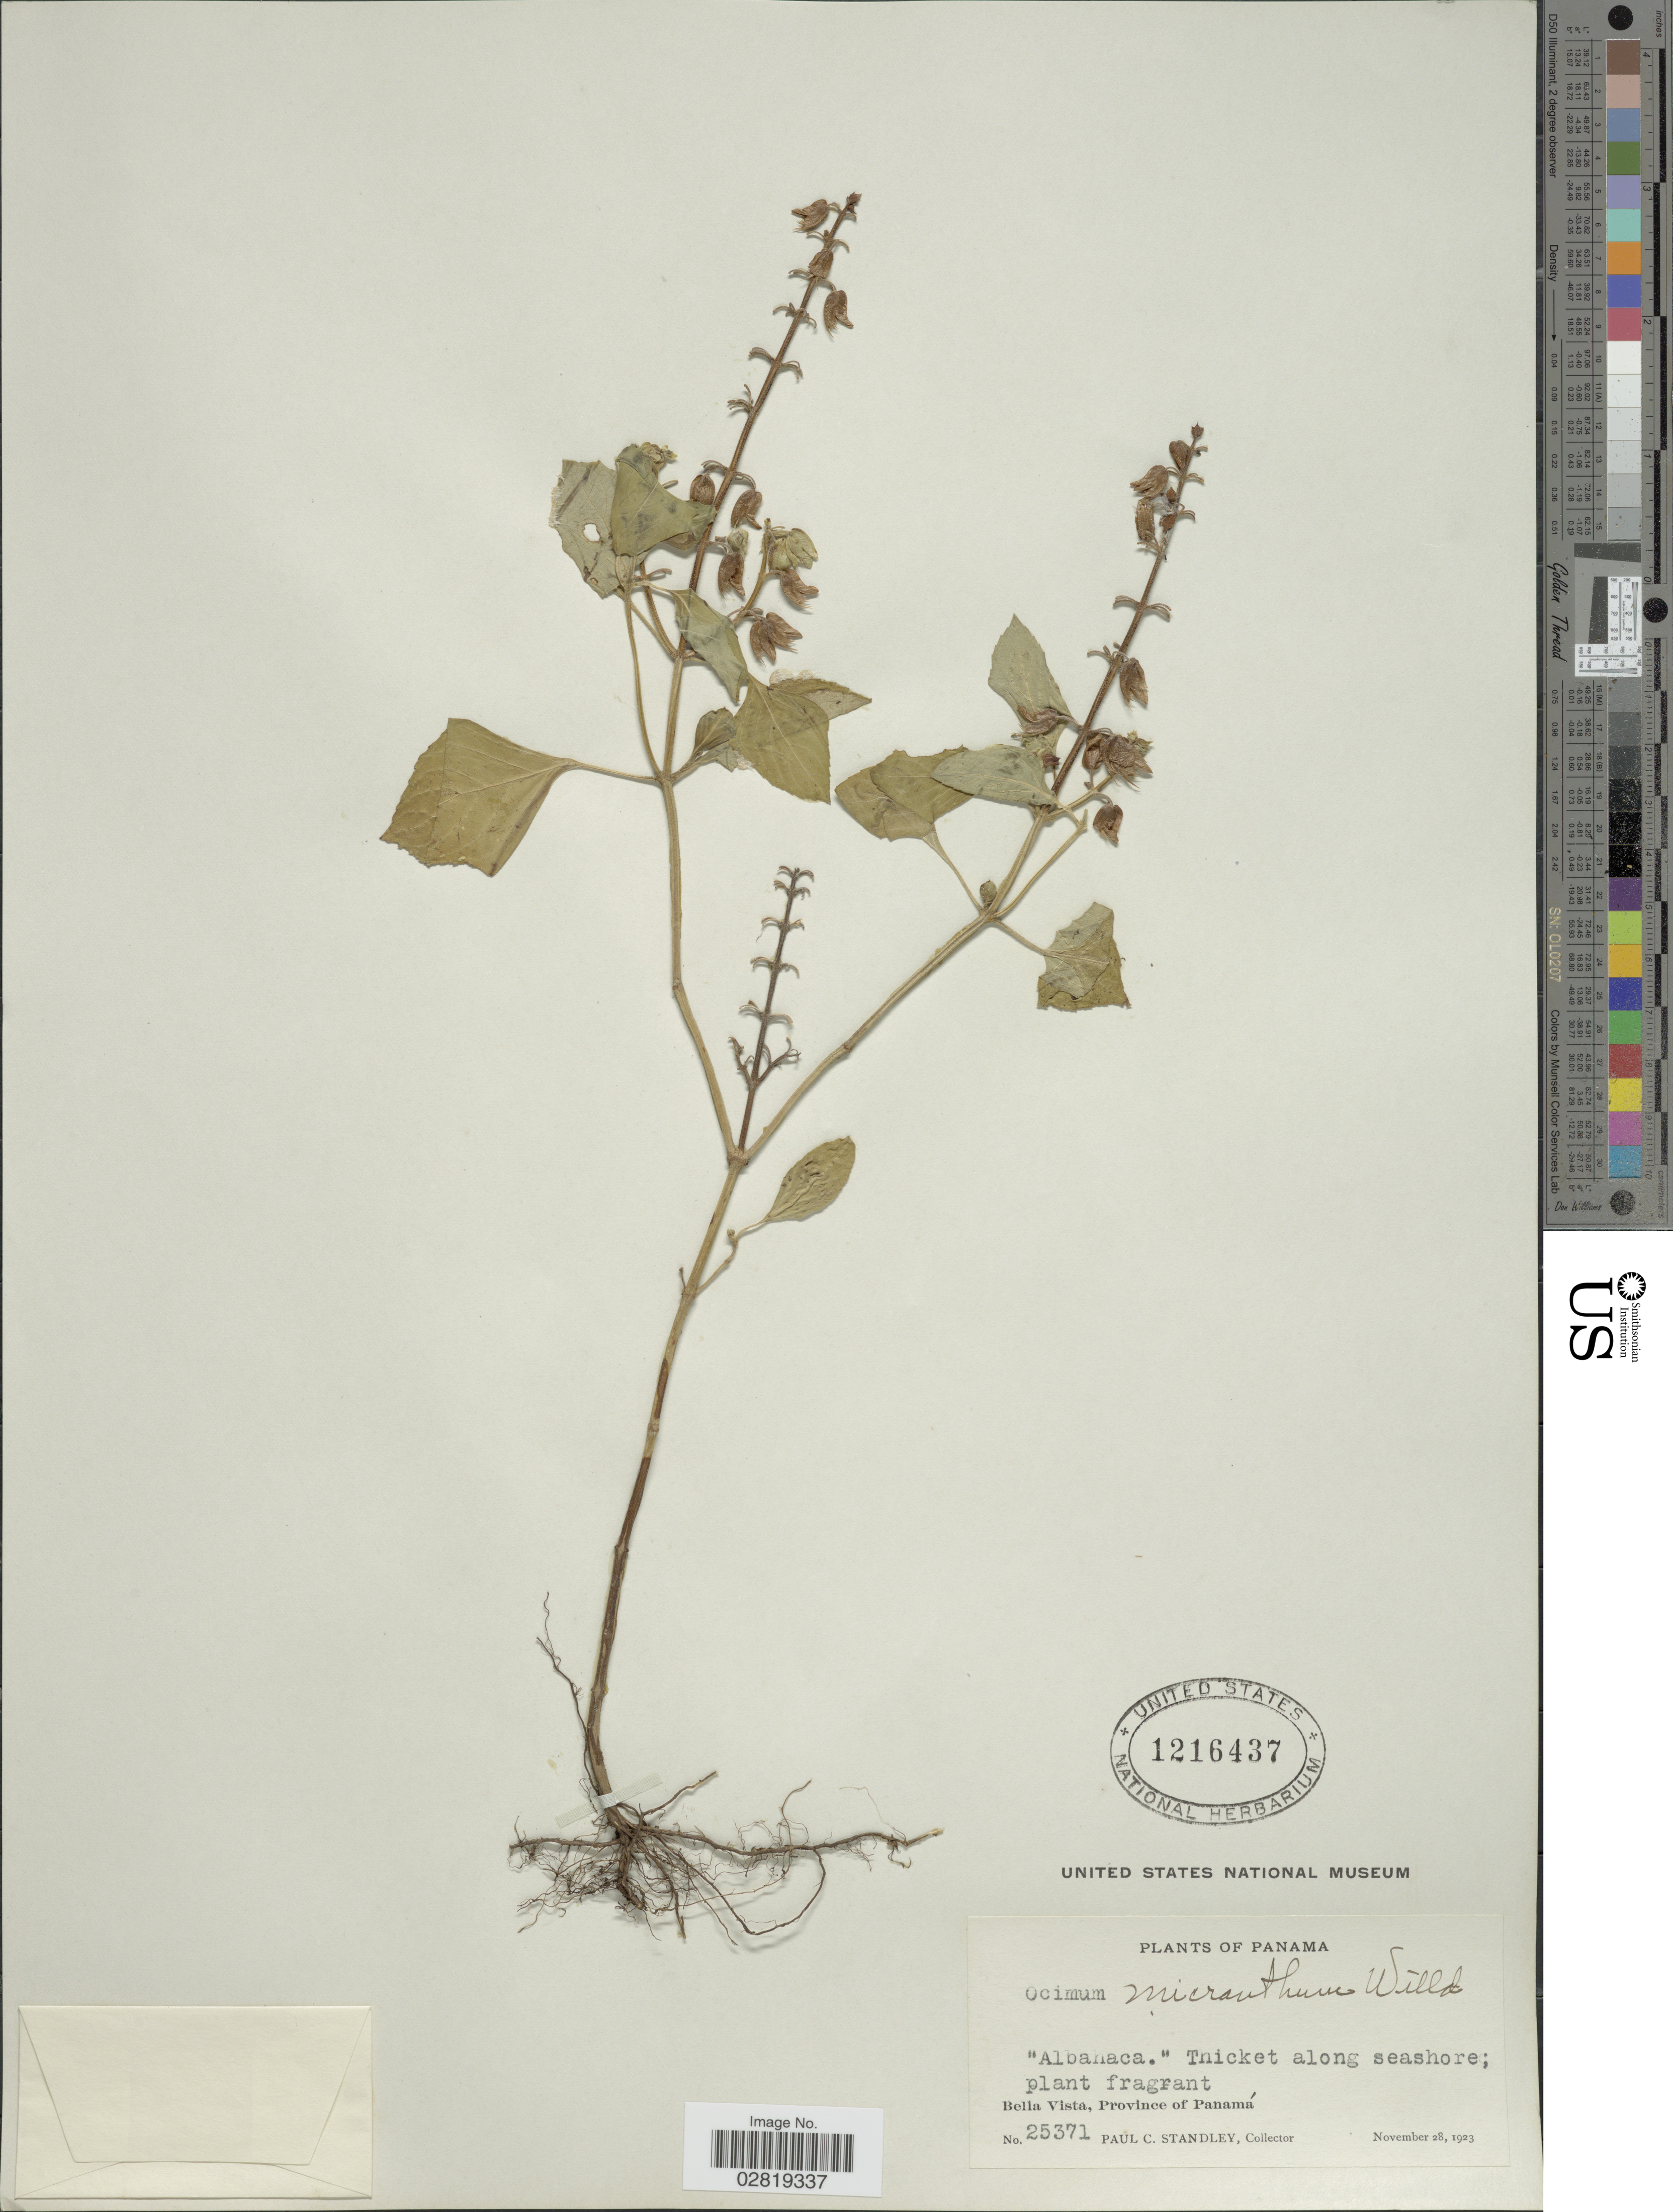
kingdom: Plantae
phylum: Tracheophyta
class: Magnoliopsida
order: Lamiales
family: Lamiaceae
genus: Ocimum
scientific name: Ocimum campechianum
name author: Mill.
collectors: P. C. Standley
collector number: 25371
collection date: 1923-11-28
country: Panama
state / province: Panamá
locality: Bella Vista, Province of Panamá.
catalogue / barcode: US 1216437